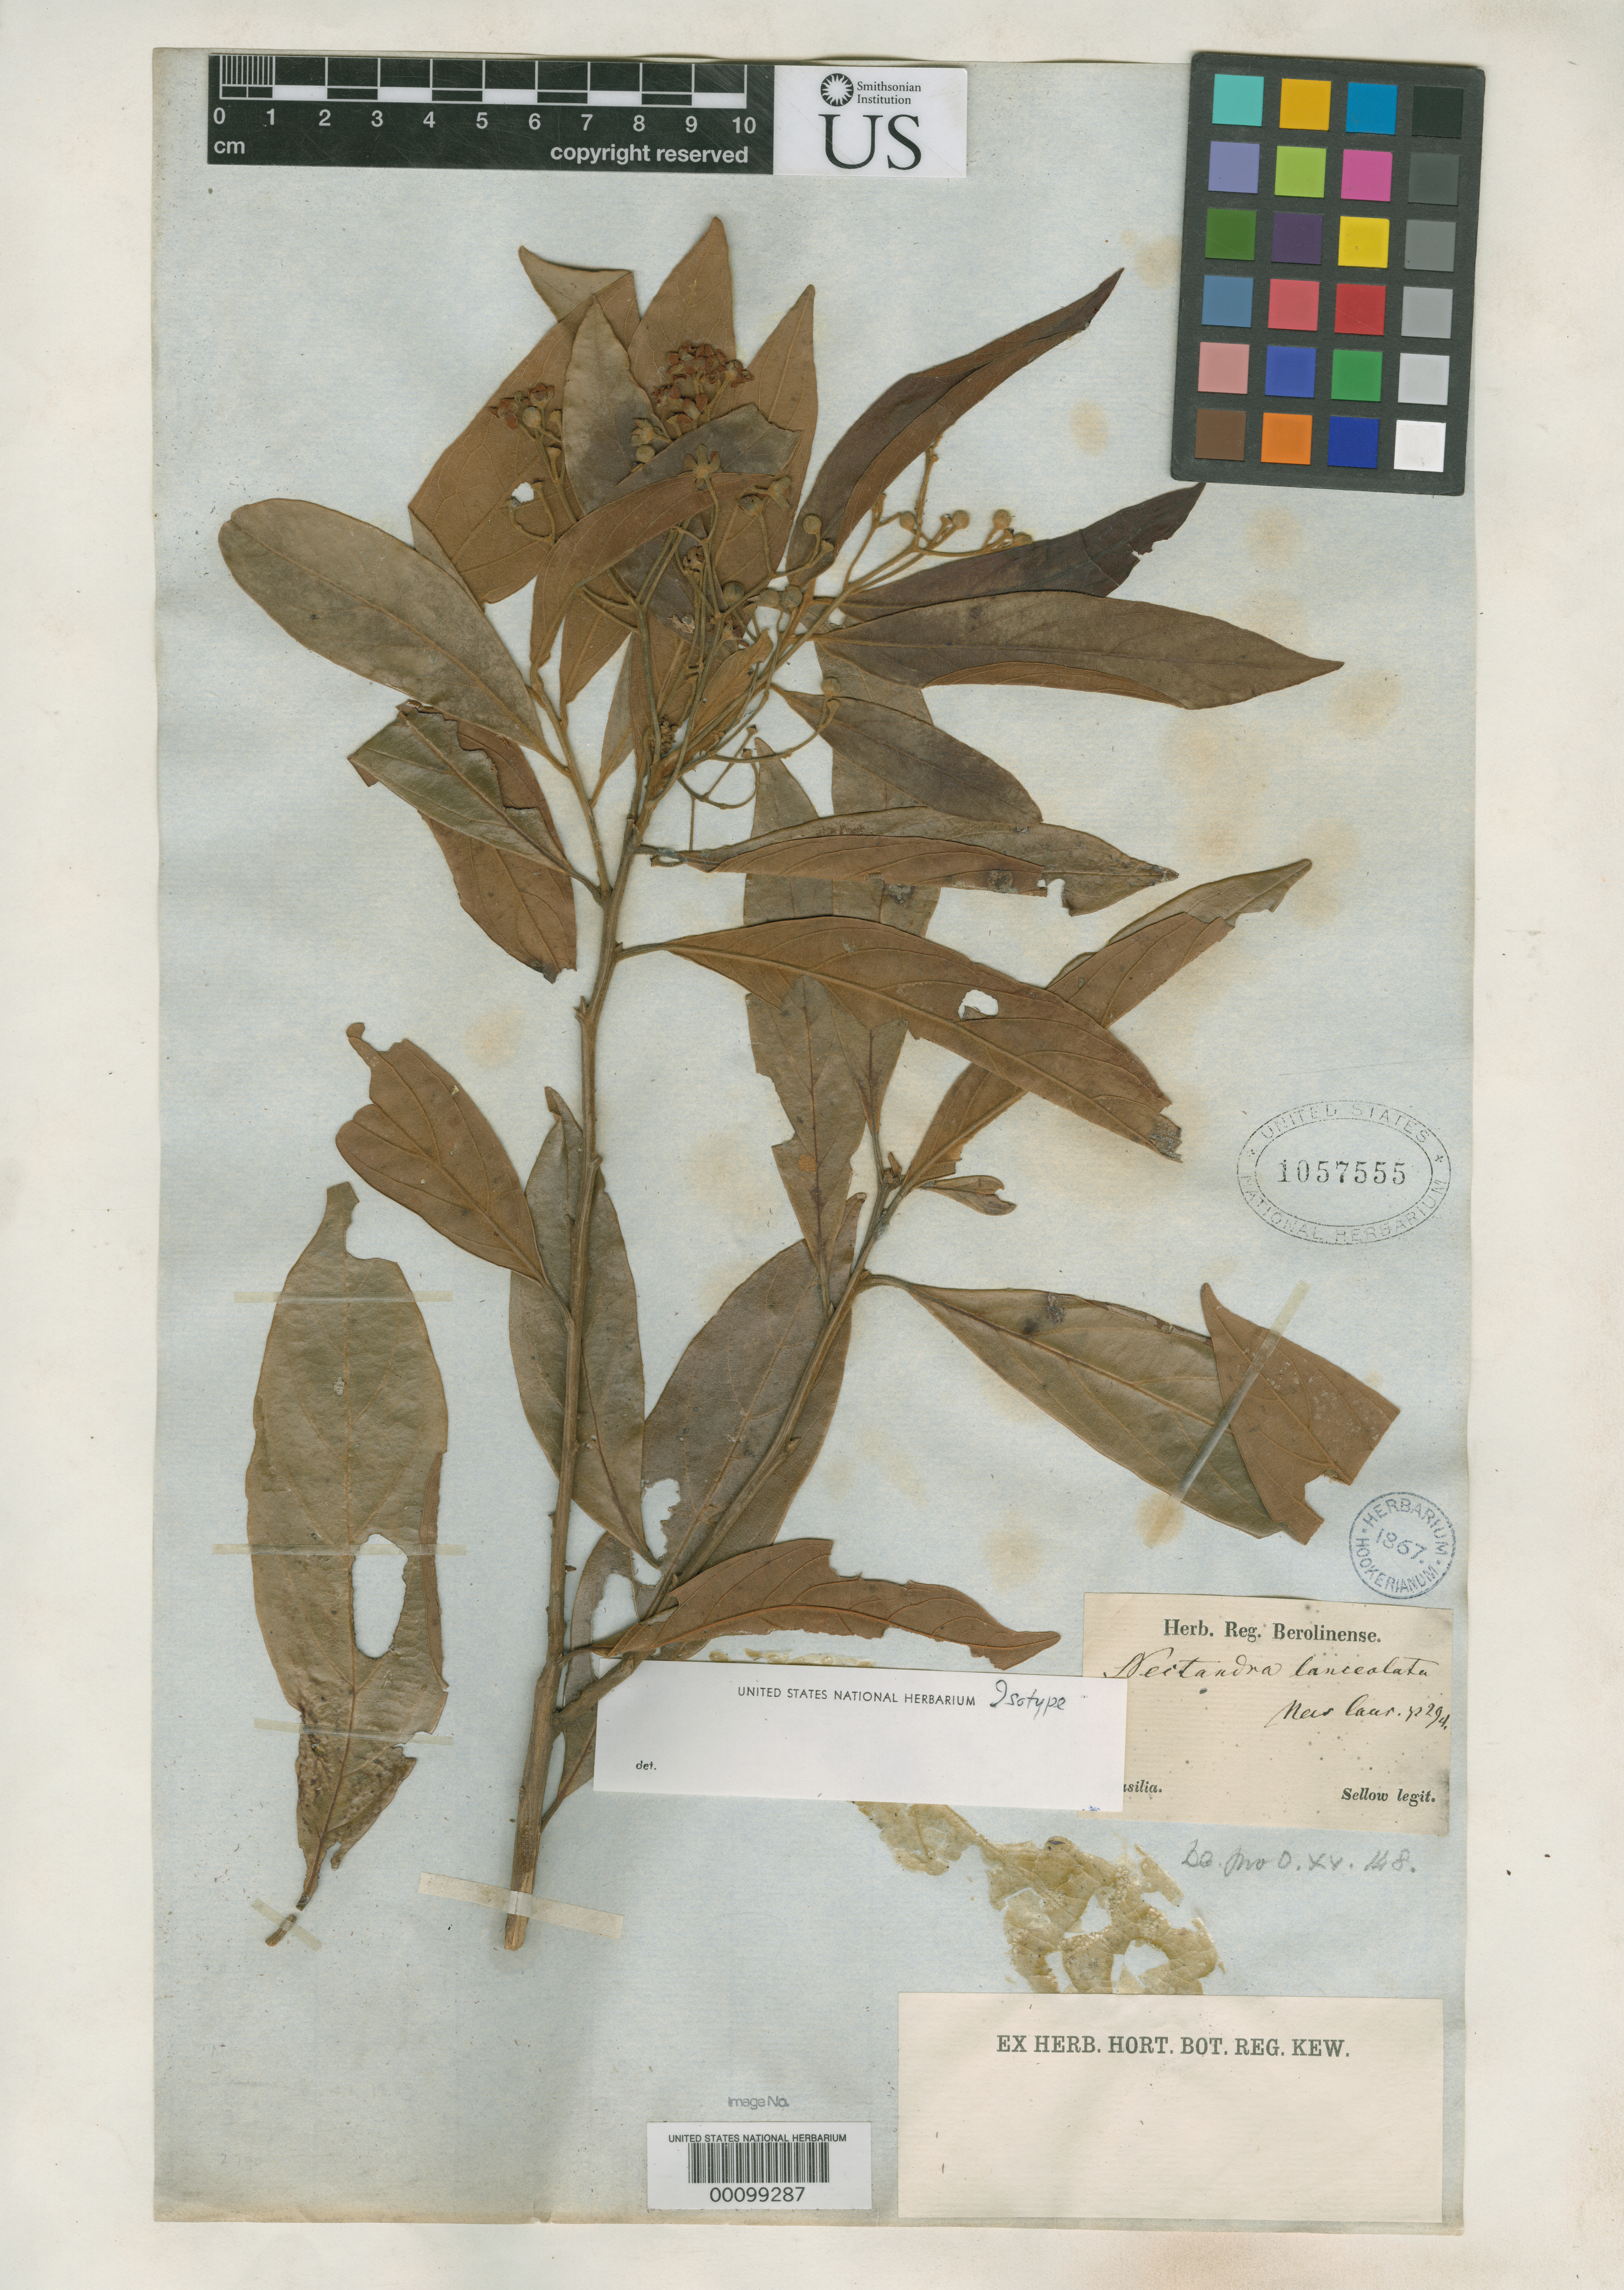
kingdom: Plantae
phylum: Tracheophyta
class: Magnoliopsida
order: Laurales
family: Lauraceae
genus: Nectandra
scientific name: Nectandra lanceolata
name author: Nees & Mart.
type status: Isotype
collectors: F. Sellow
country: Brazil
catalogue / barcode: US 1057555